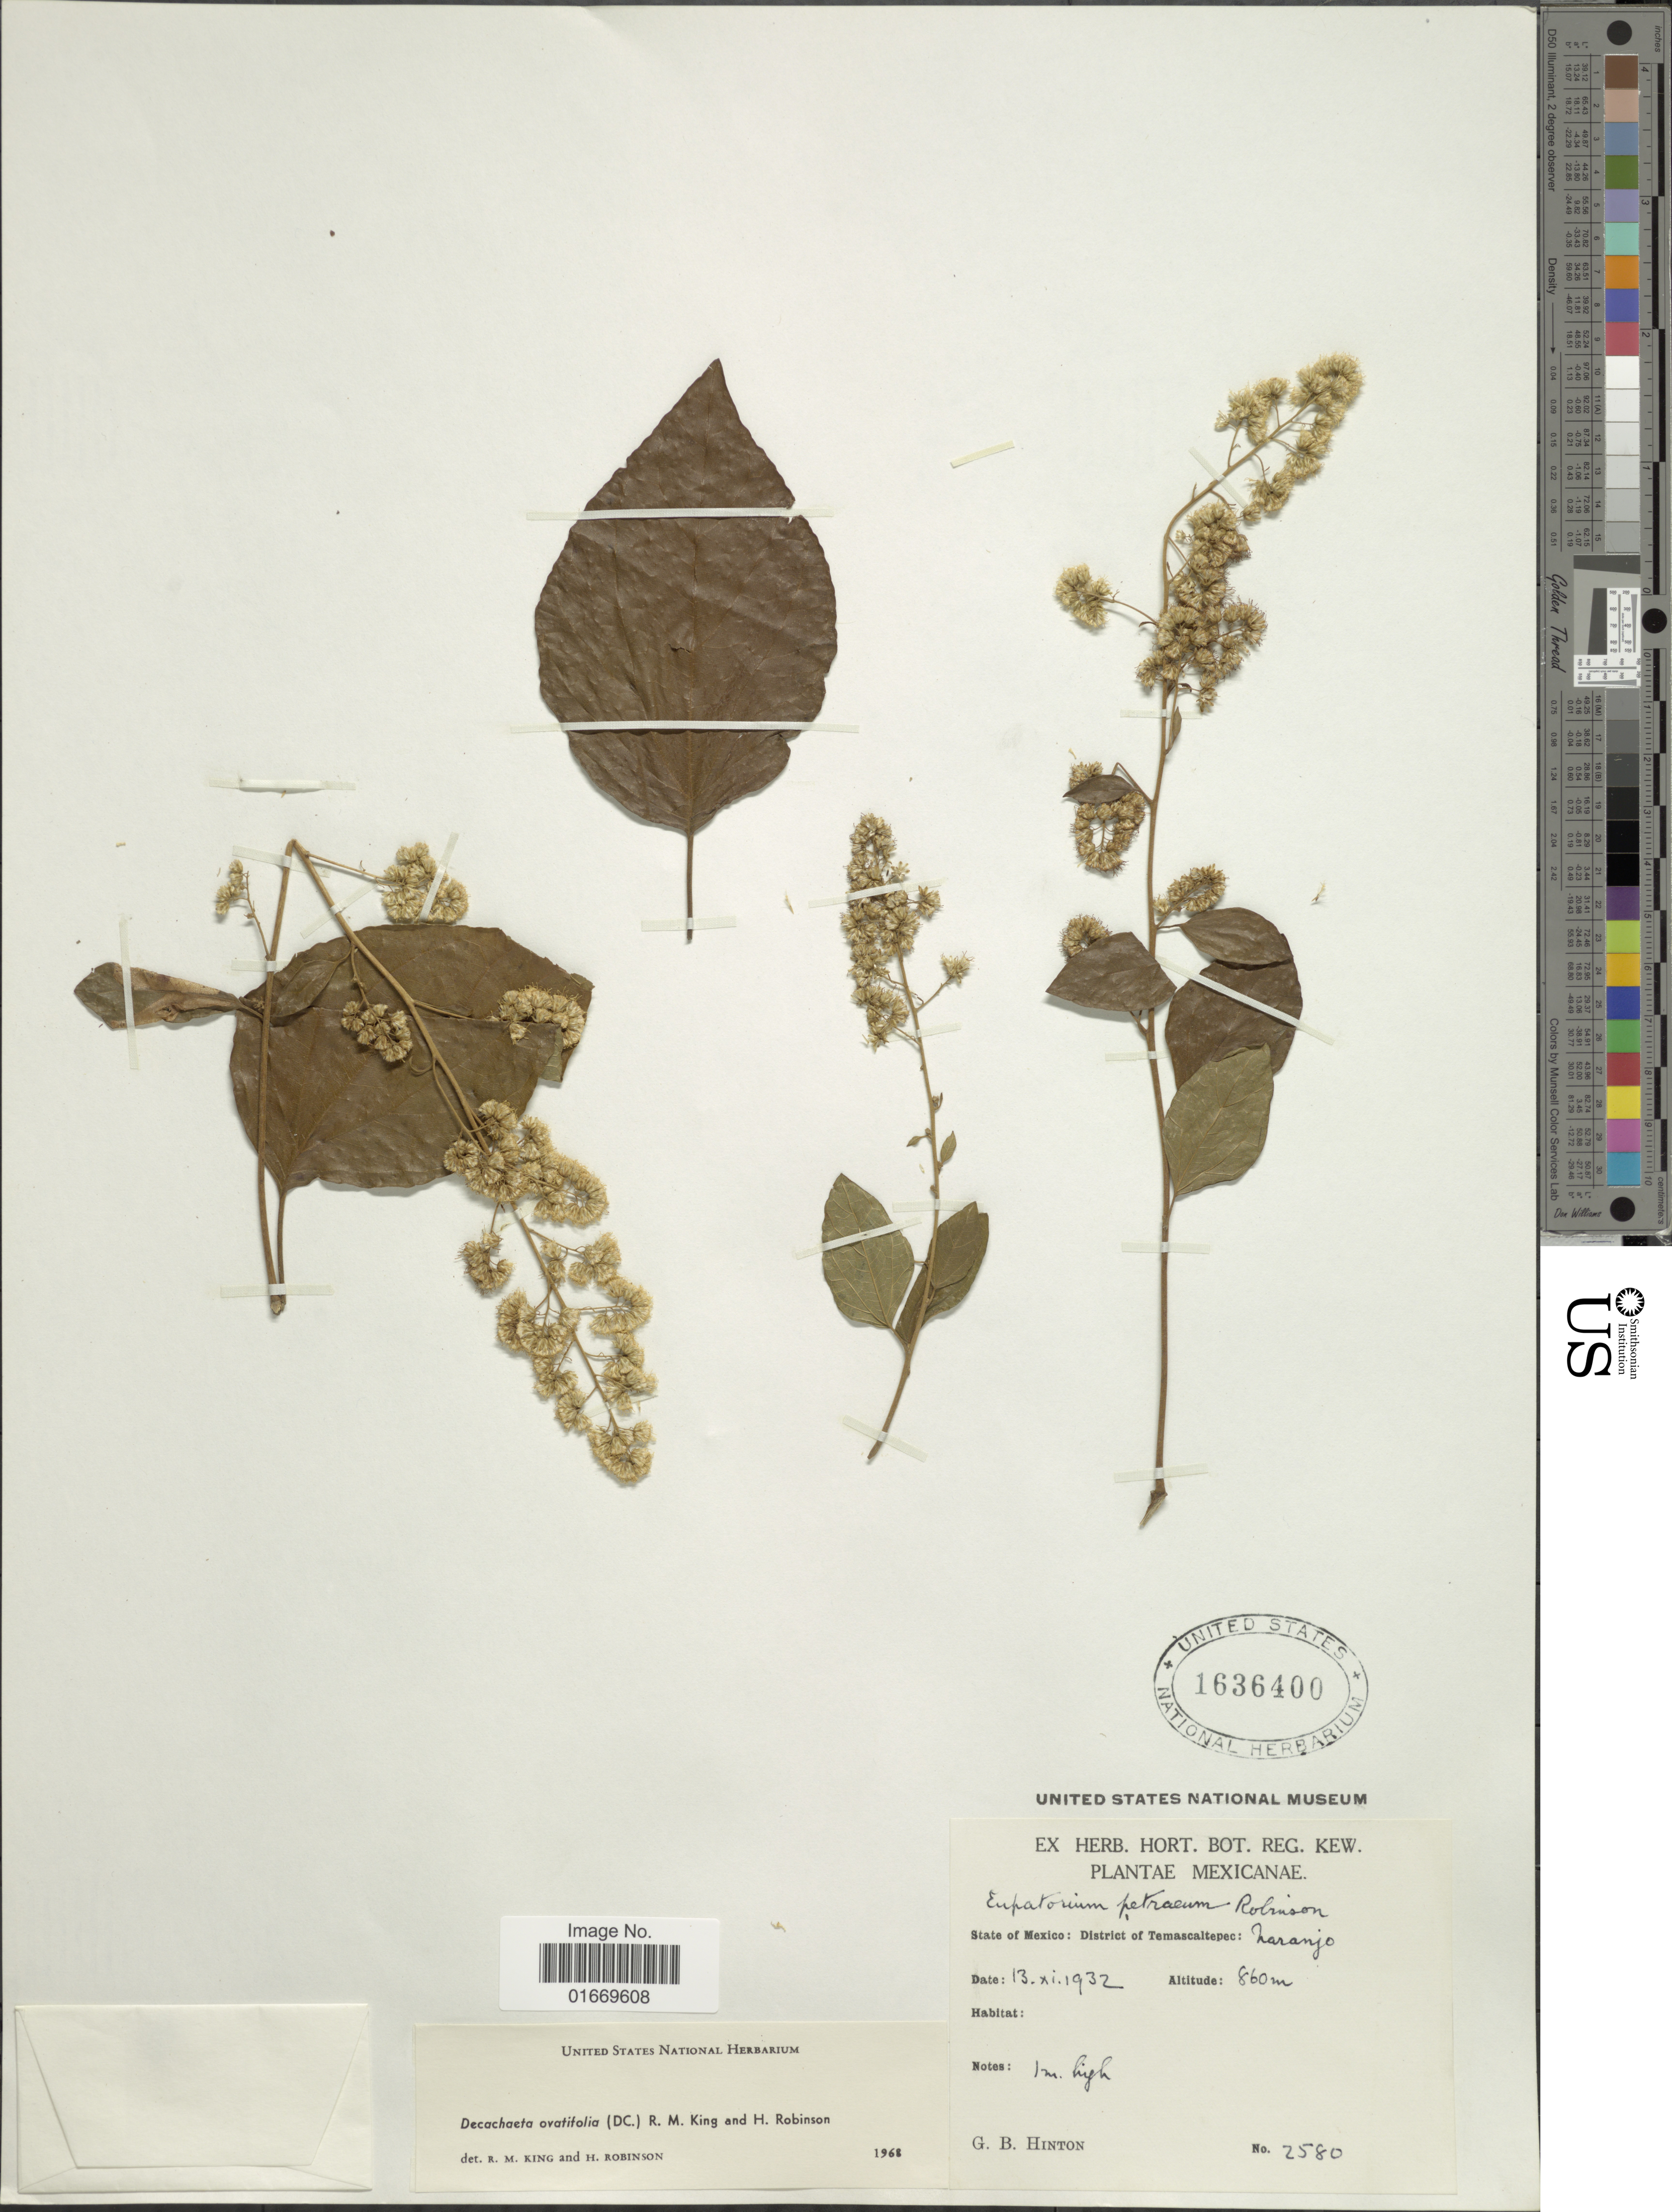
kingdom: Plantae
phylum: Tracheophyta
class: Magnoliopsida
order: Asterales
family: Asteraceae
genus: Decachaeta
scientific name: Decachaeta ovatifolia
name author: (DC.) R.M. King & H. Rob.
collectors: G. B. Hinton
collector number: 2580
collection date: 1932-11-13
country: Mexico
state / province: México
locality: State of Mexico: District of Temascaltepec: Naranjo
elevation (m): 860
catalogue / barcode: US 1636400